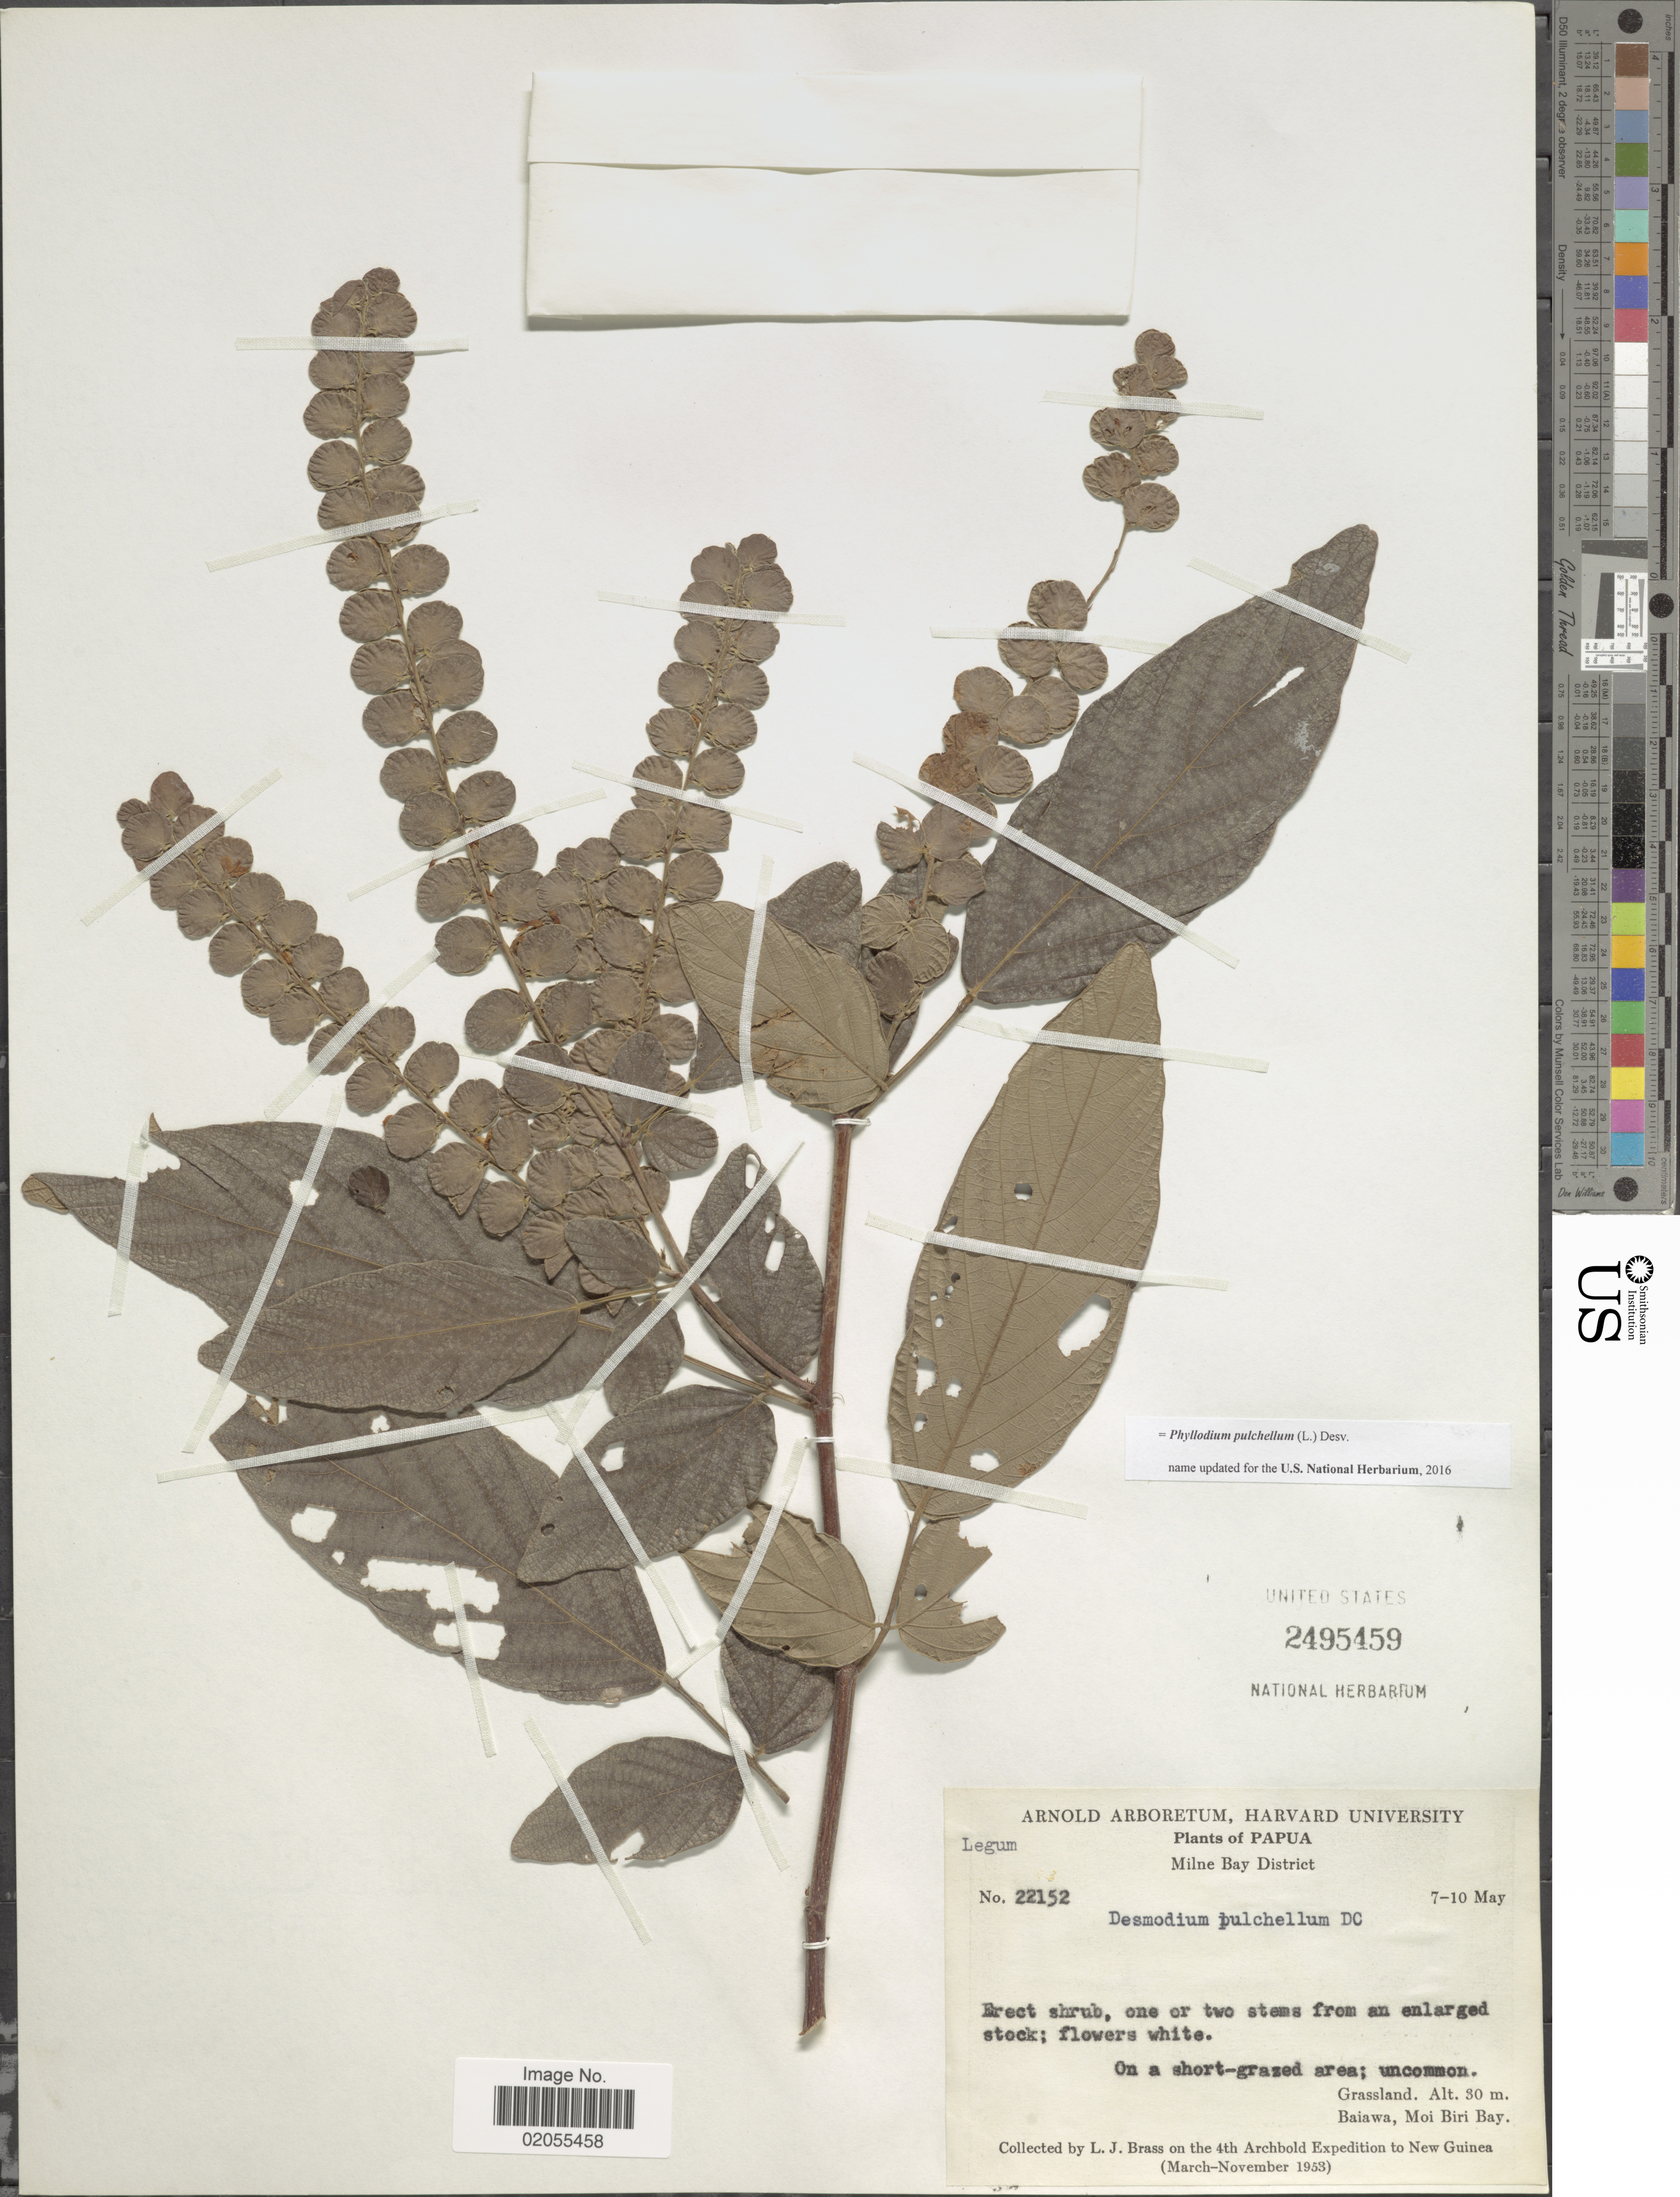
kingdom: Plantae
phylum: Tracheophyta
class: Magnoliopsida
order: Fabales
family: Fabaceae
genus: Phyllodium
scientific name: Phyllodium pulchellum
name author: (L.) Desv.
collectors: L. J. Brass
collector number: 22152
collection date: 1953-05-07/1953-05-10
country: Papua New Guinea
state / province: Milne Bay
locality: Papua, Baiawa, Moi Biri Bay, New Guinea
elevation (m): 30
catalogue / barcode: US 2495459